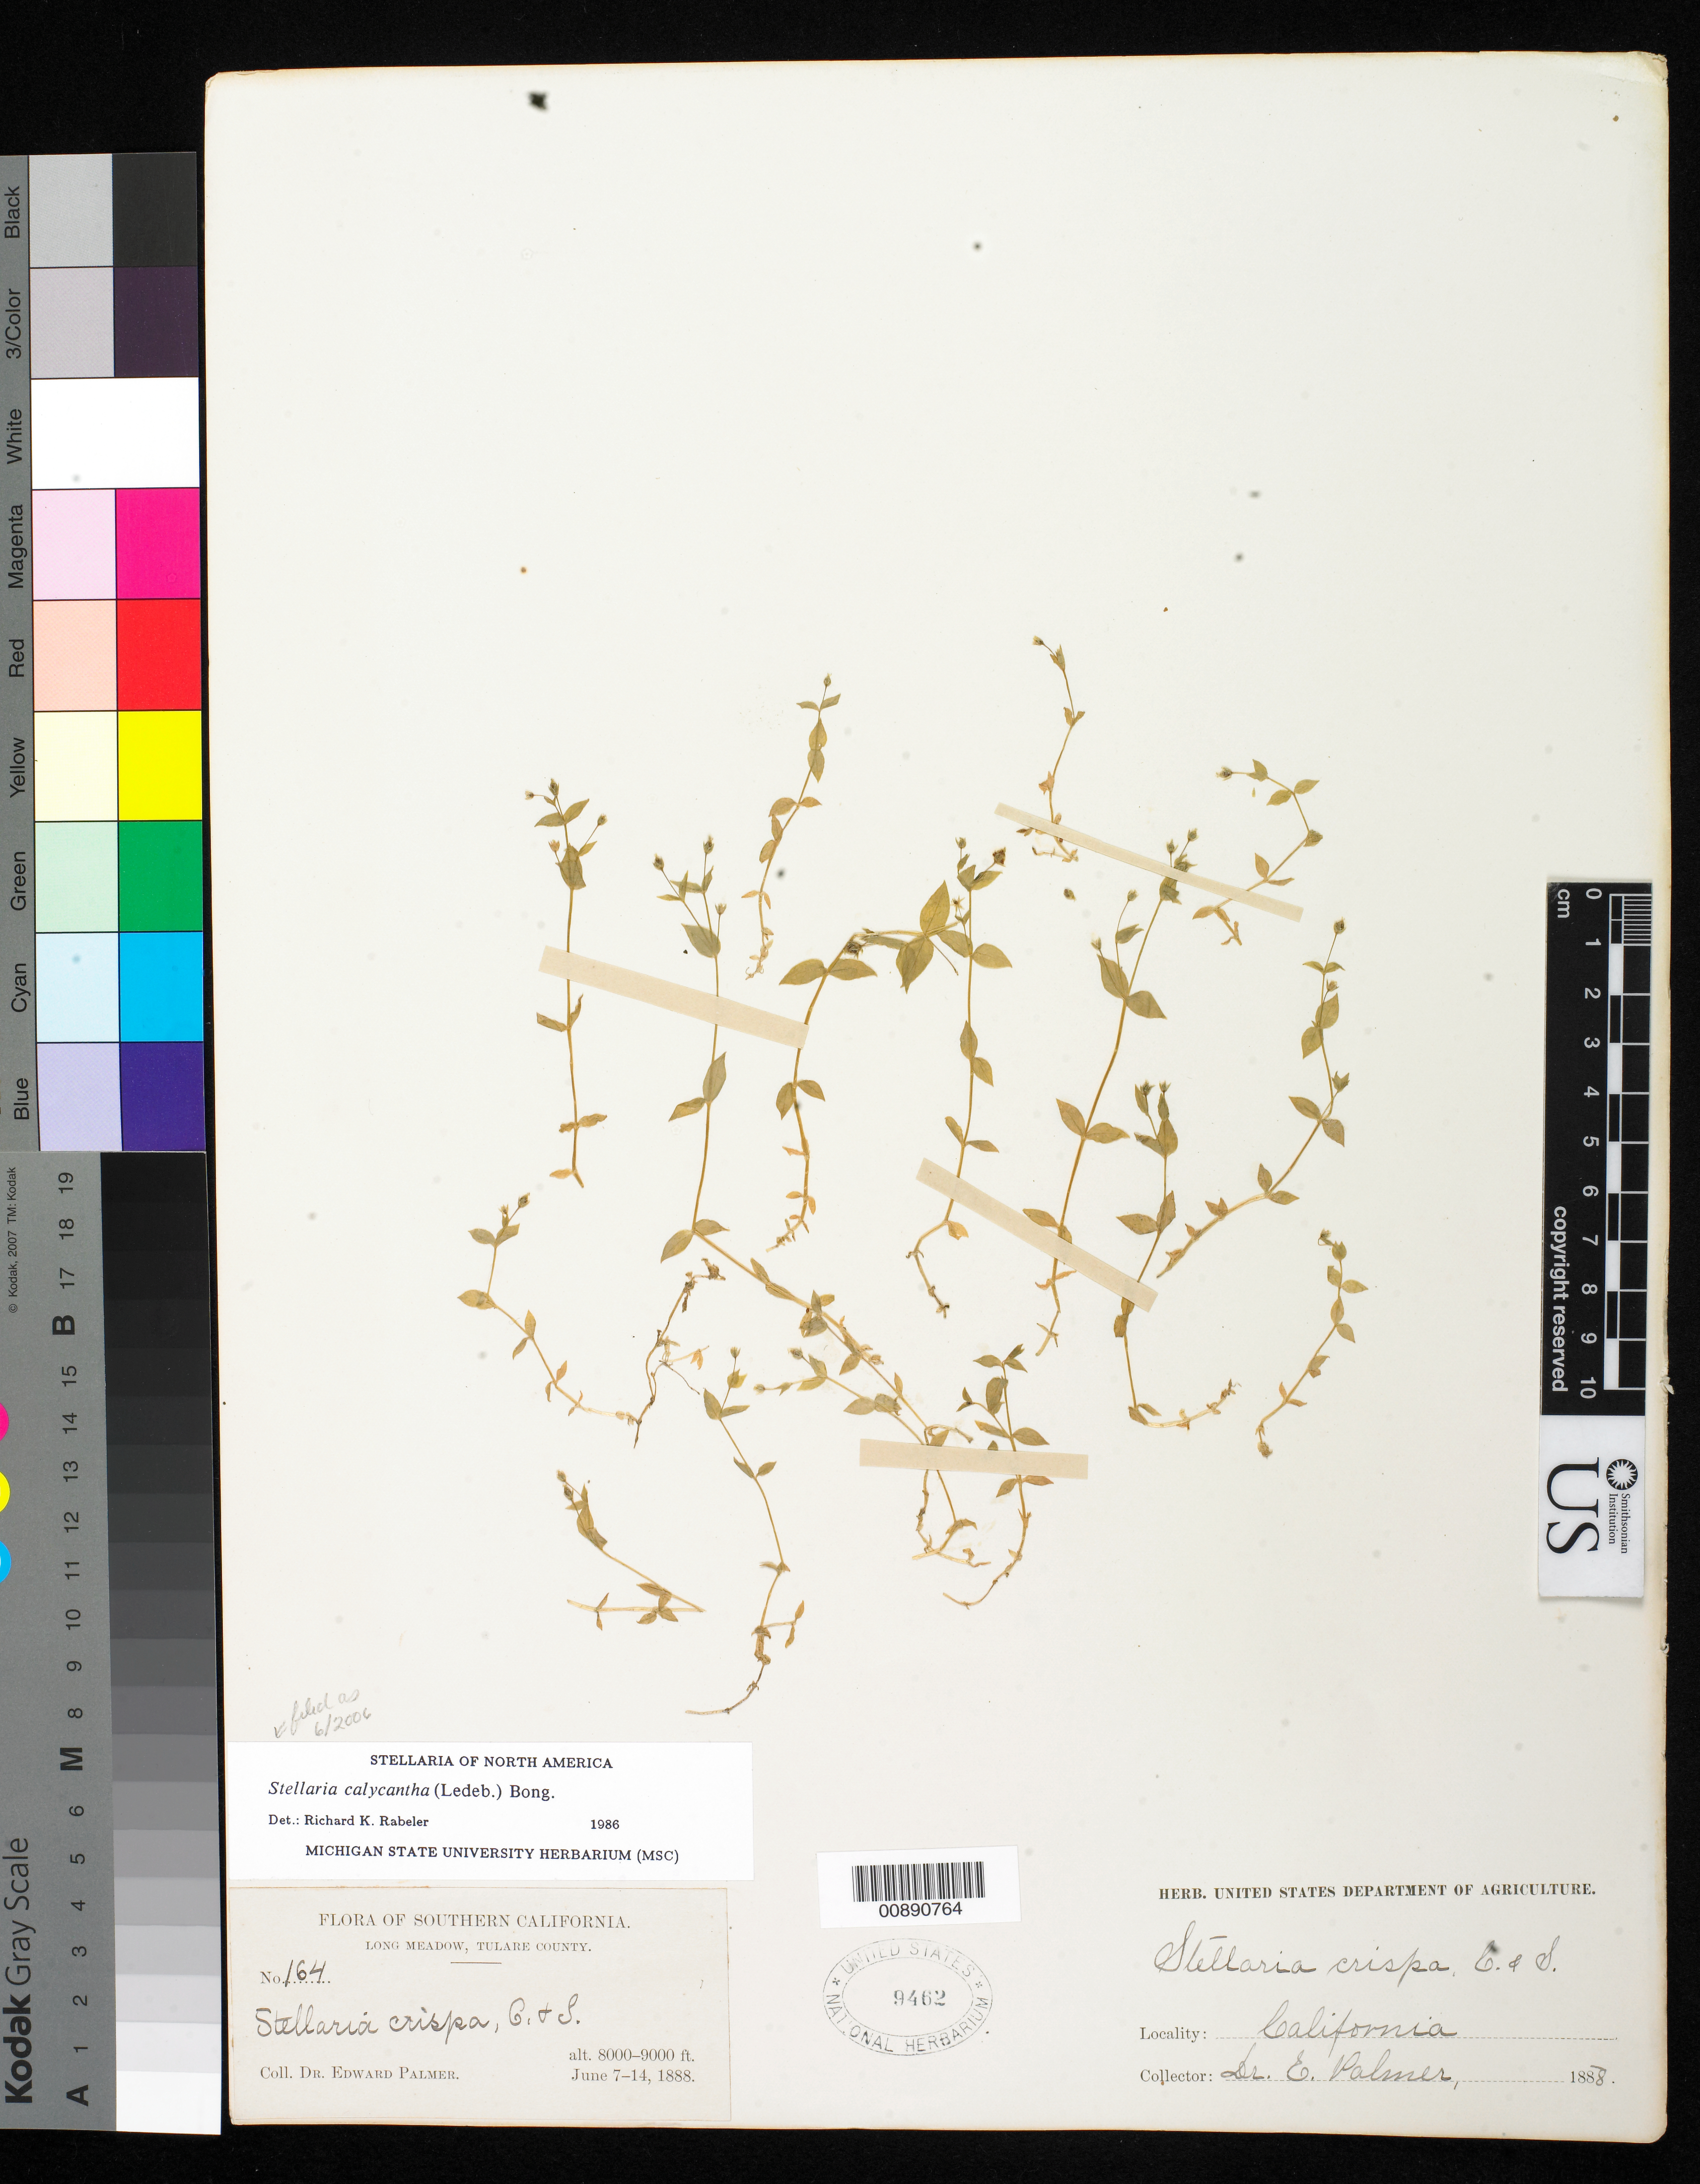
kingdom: Plantae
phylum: Tracheophyta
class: Magnoliopsida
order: Caryophyllales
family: Caryophyllaceae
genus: Stellaria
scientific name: Stellaria calycantha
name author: (Ledeb.) Bong.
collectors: E. Palmer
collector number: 164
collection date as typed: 07 Jun 1888 to 14 Jun 1888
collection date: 1888-06-07/1888-06-14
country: United States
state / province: California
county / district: Tulare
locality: Long Meadow, Tulare County, California.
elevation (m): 2438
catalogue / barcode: US 9462